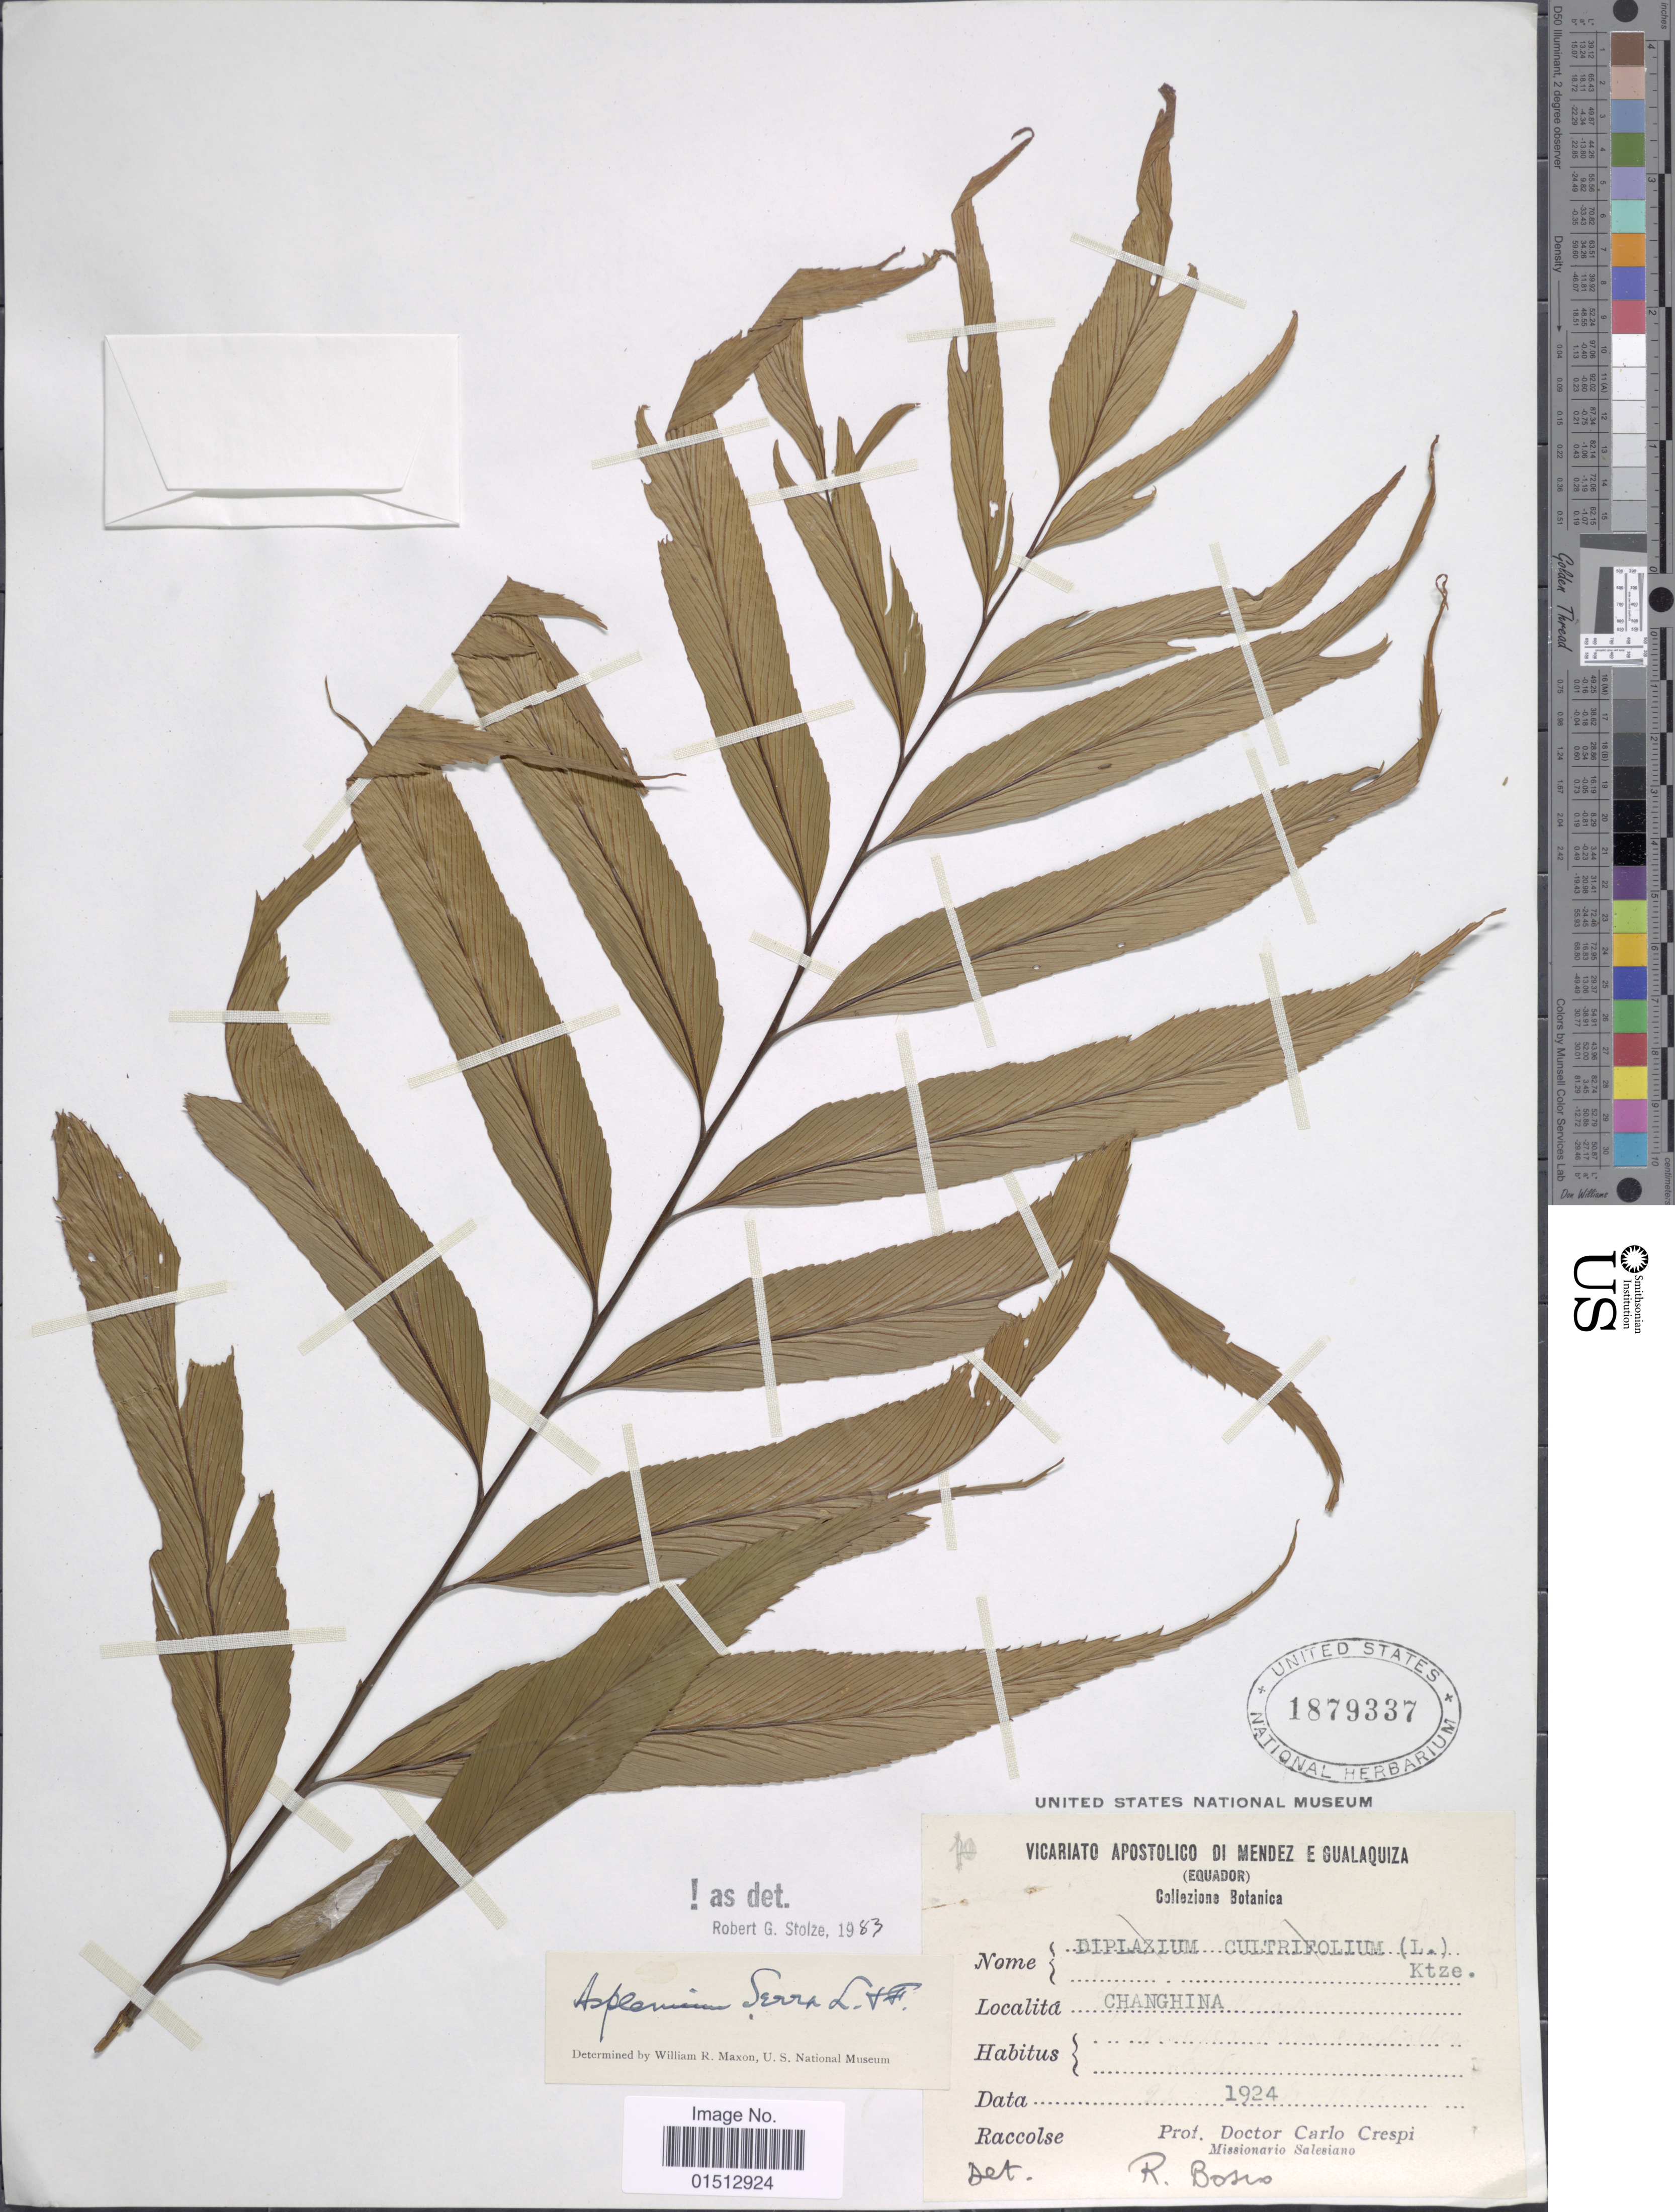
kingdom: Plantae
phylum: Tracheophyta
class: Polypodiopsida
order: Polypodiales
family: Aspleniaceae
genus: Asplenium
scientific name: Asplenium serra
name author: Langsd. & Fisch.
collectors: C. Crespi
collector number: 70*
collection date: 1924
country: Ecuador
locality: Changhina. Ecuador.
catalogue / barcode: US 1879337